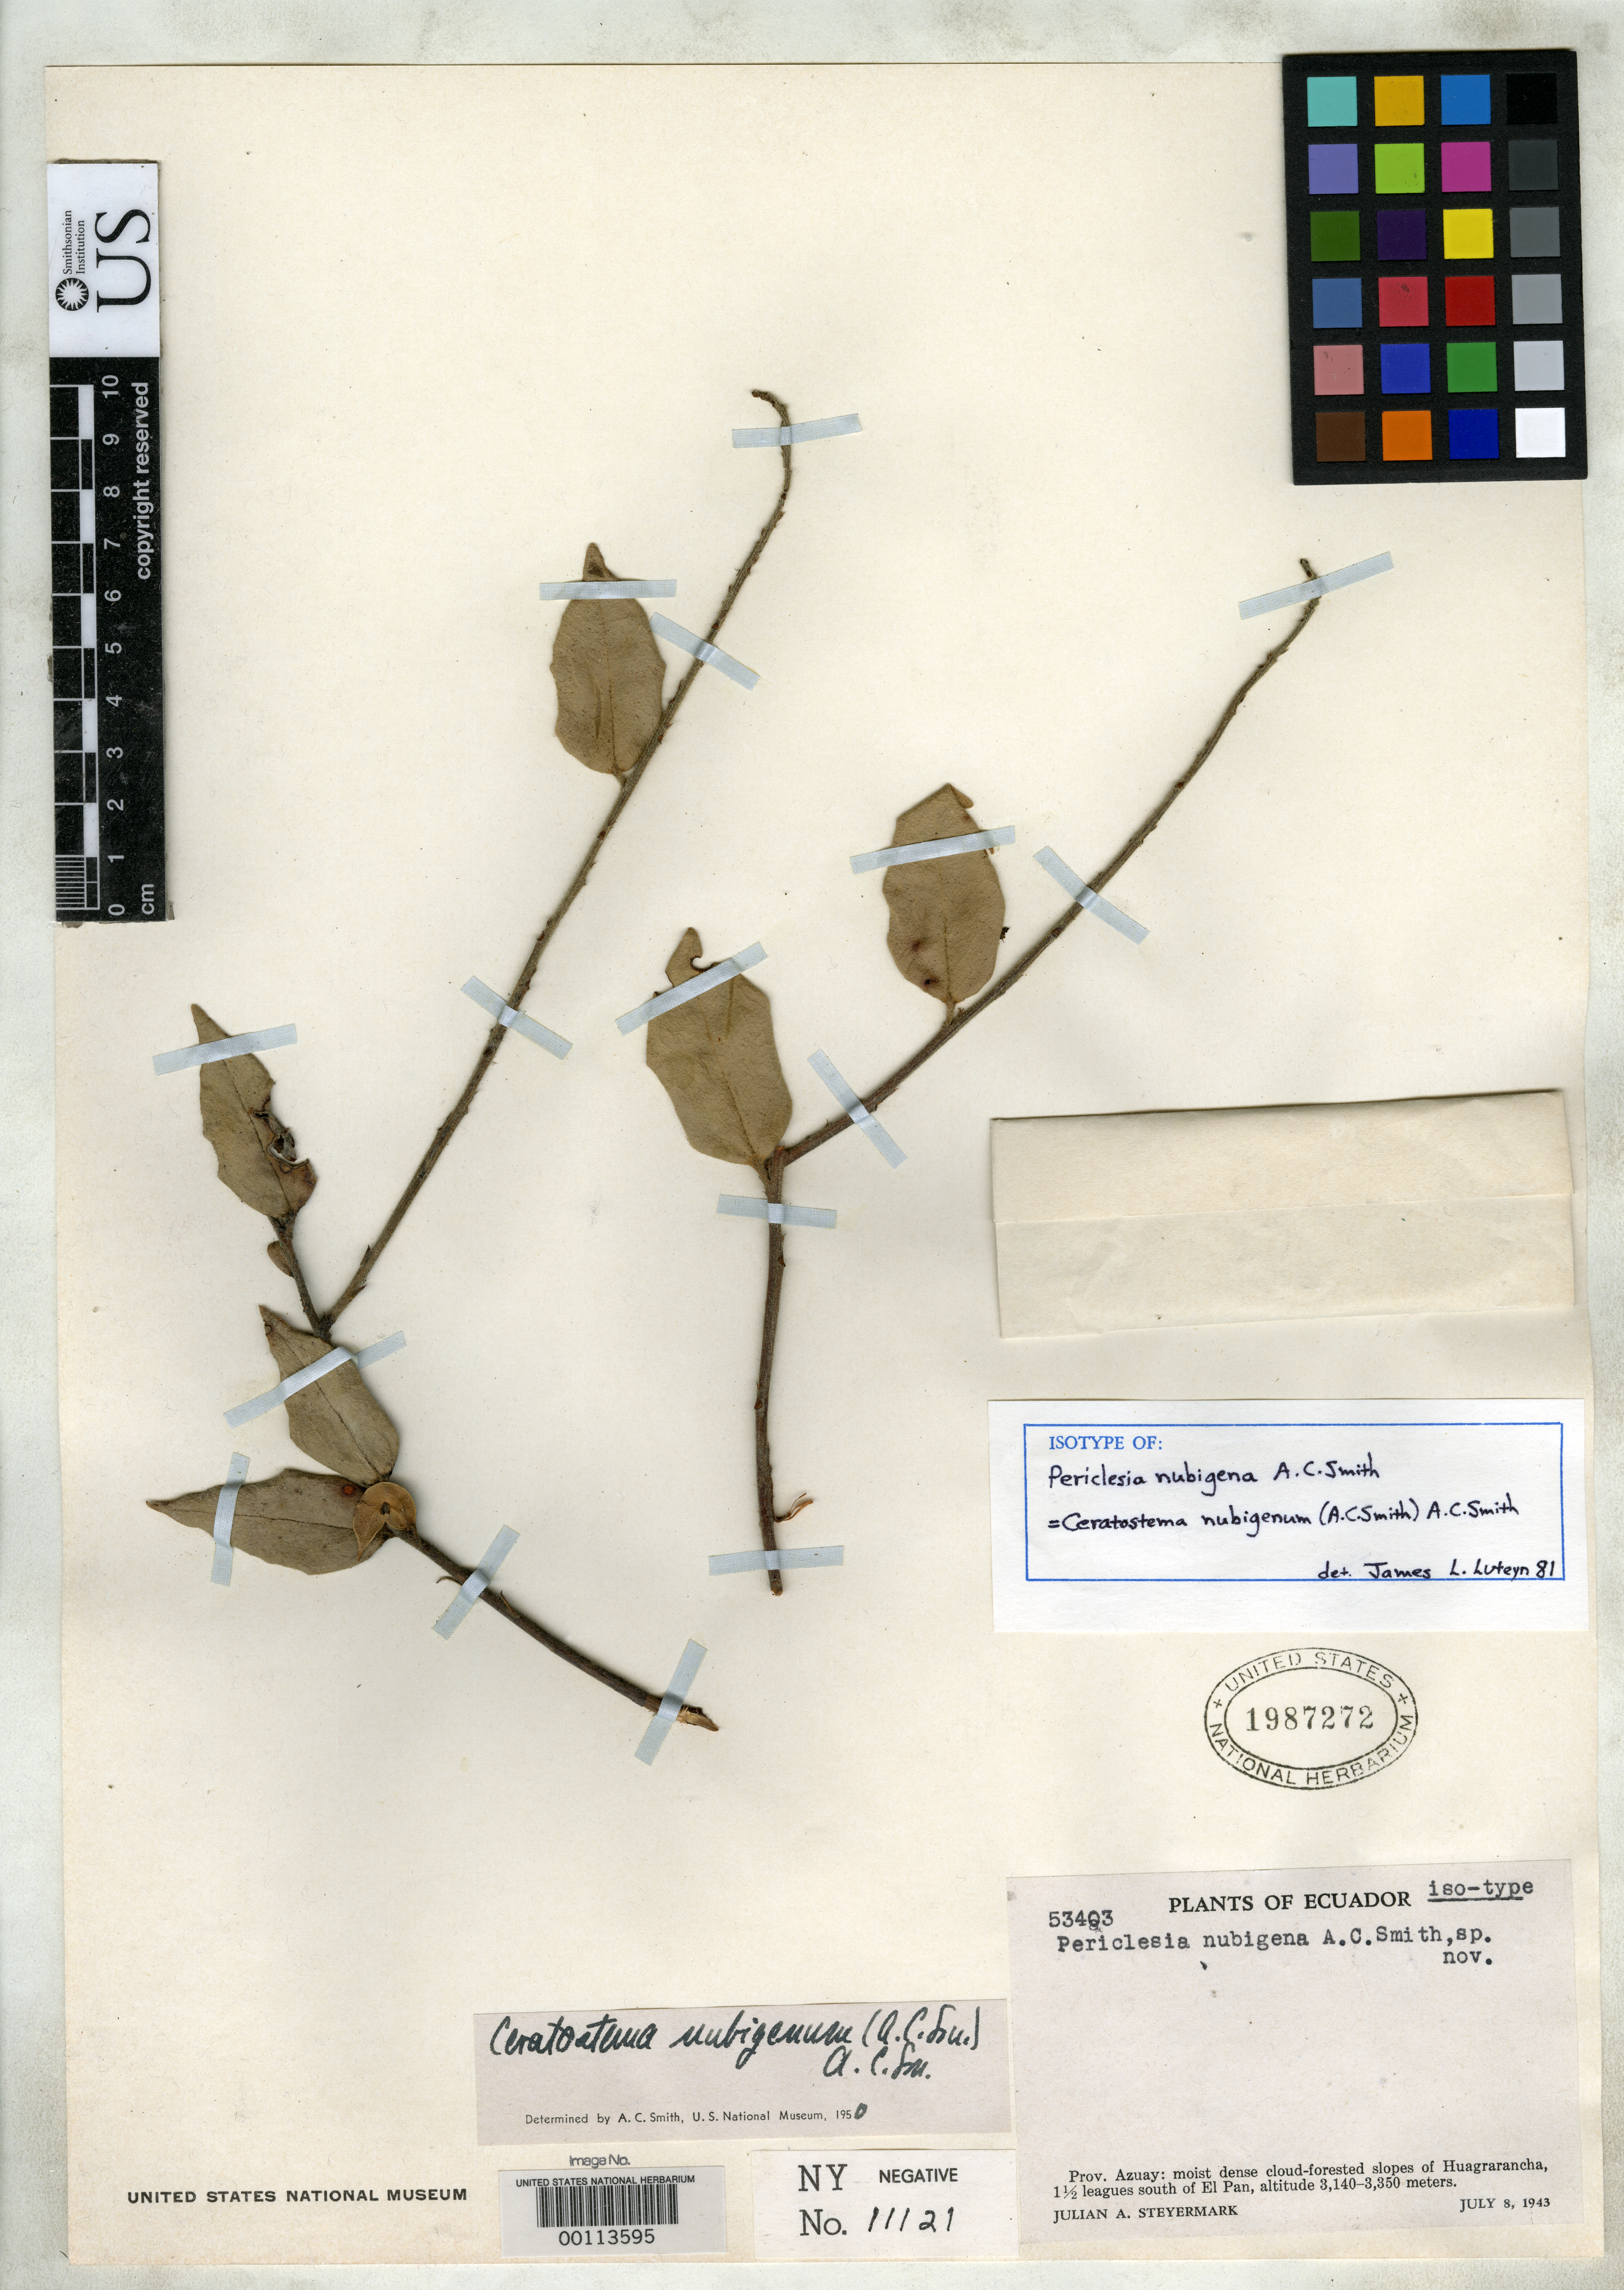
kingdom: Plantae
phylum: Tracheophyta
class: Magnoliopsida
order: Ericales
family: Ericaceae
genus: Periclesia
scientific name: Periclesia nubigena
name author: A.C. Sm.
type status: Isotype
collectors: J. Steyermark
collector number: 53403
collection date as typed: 08 Jul 1943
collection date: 1943-07-08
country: Ecuador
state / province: Azuay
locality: HuagraRancho, 1 1/2 leagues S of El Pan.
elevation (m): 3140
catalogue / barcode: US 1987272